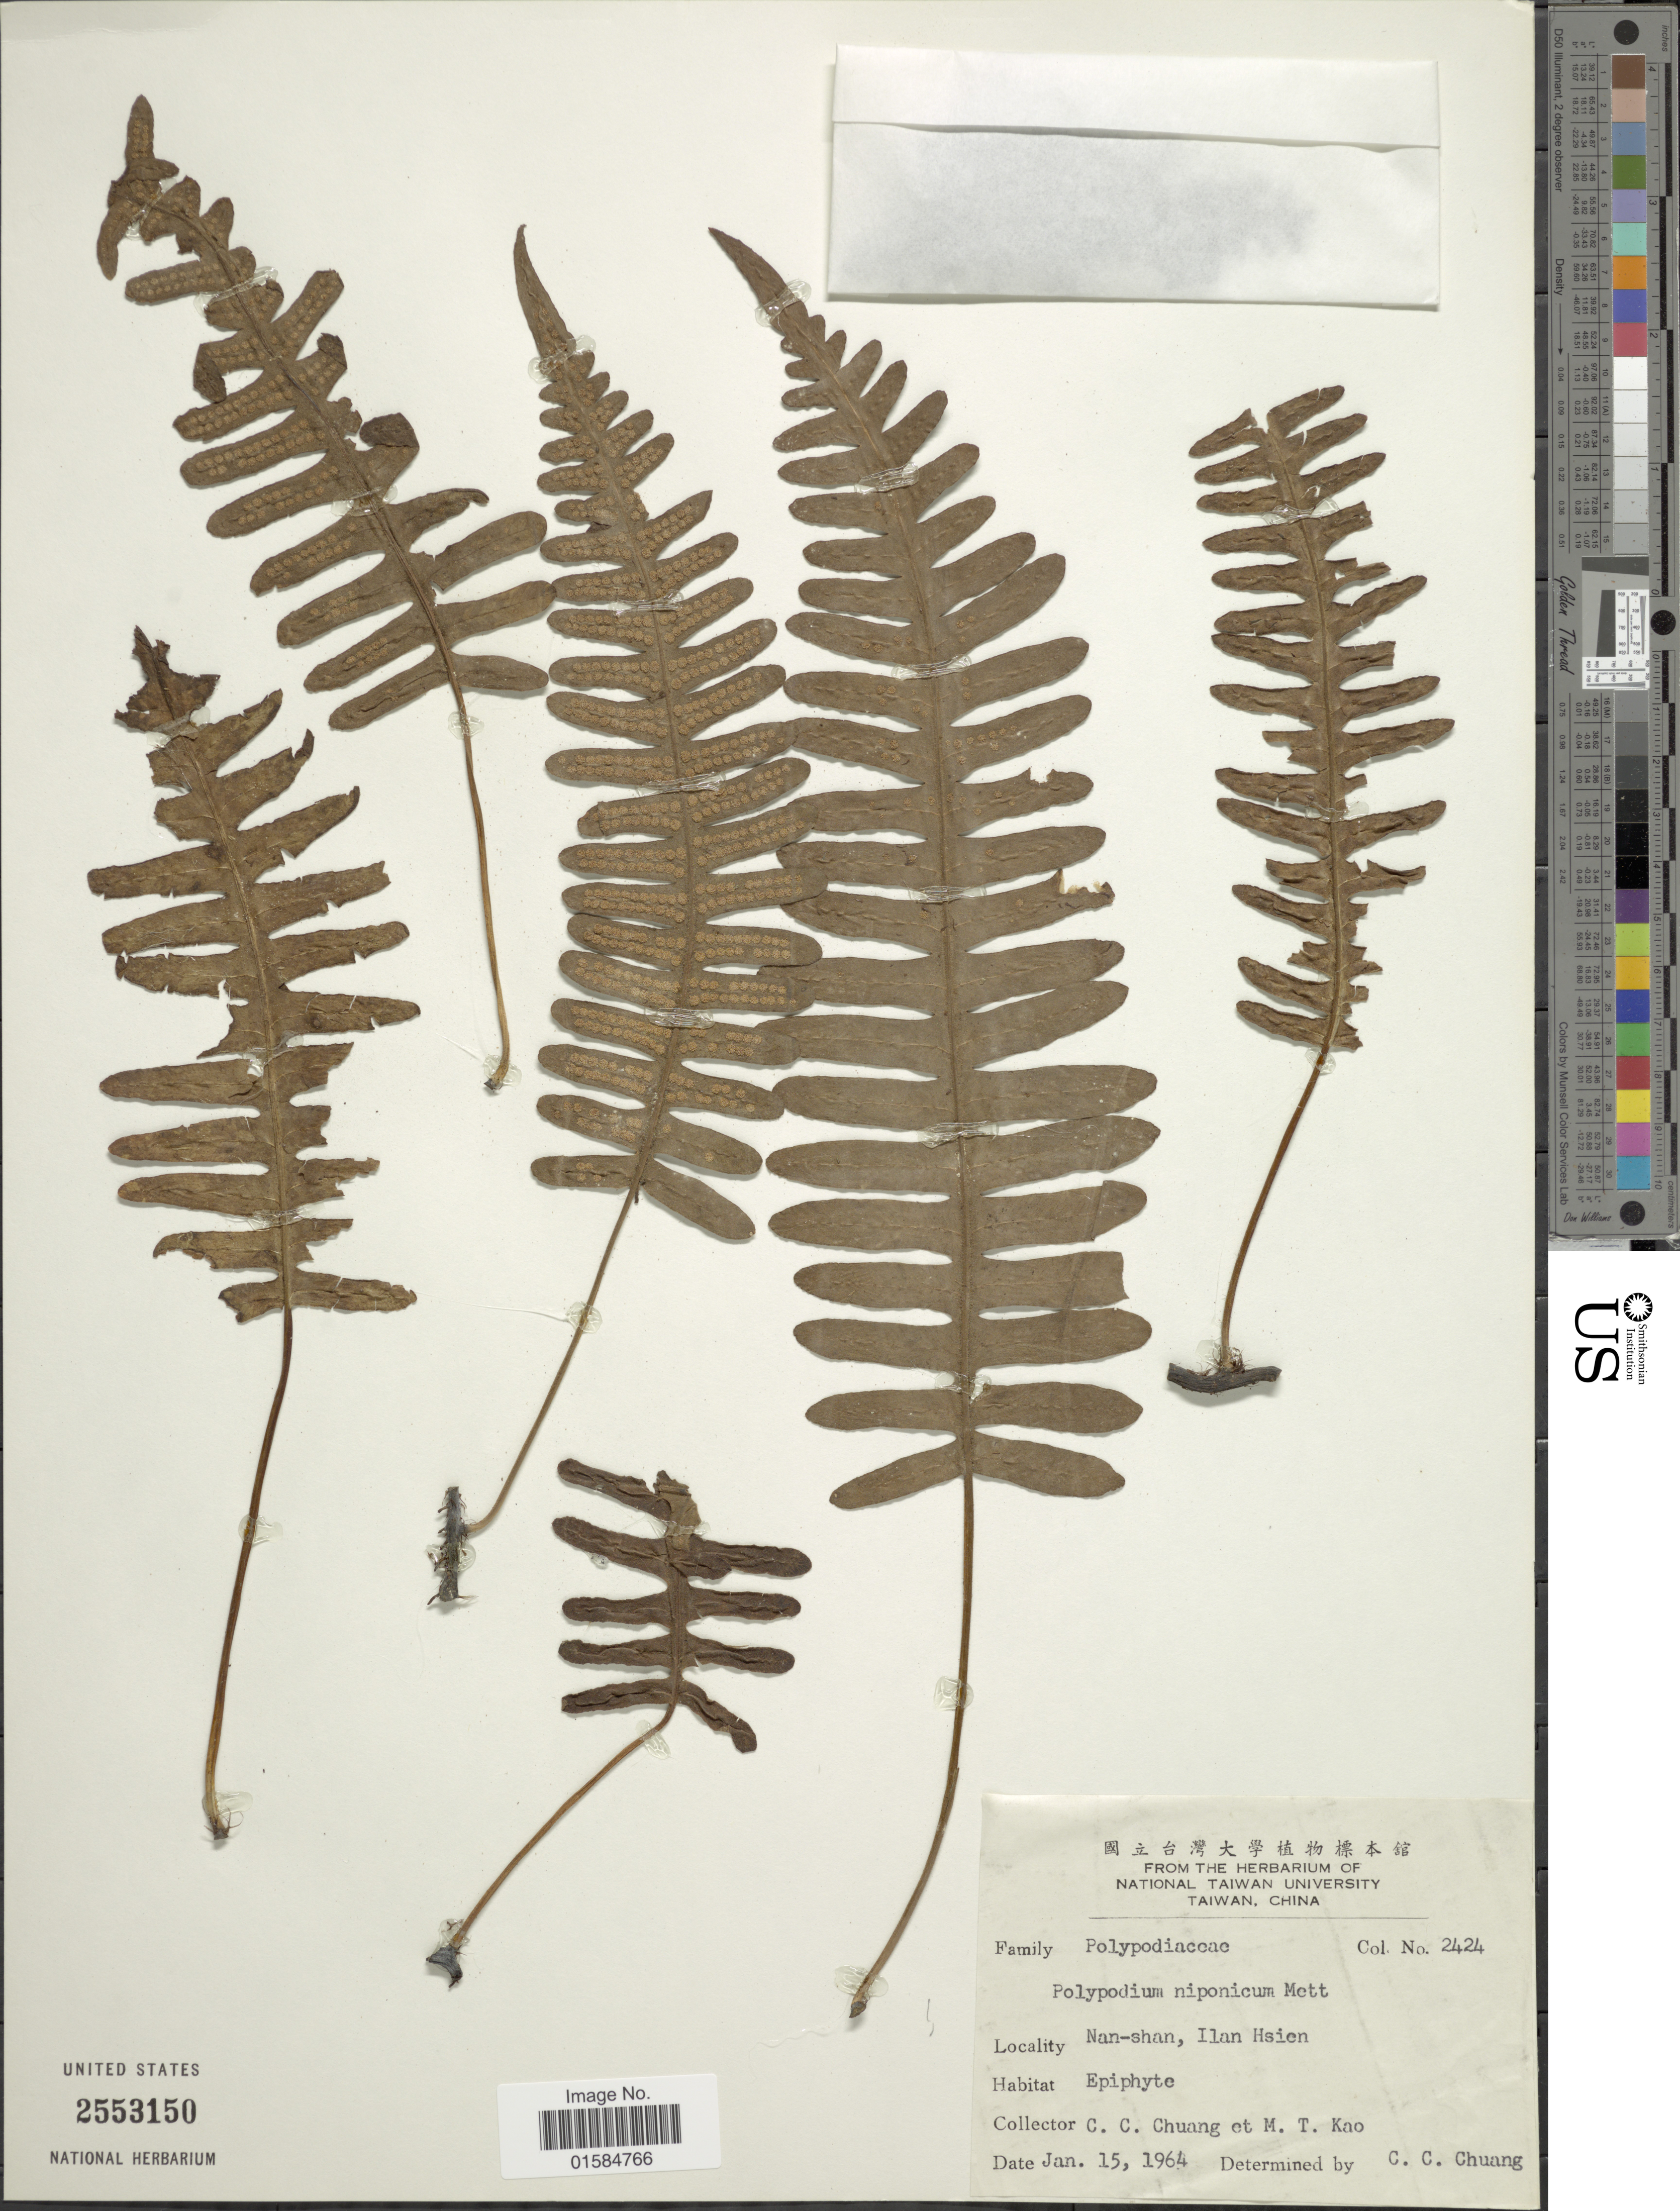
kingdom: Plantae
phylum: Tracheophyta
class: Polypodiopsida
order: Polypodiales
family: Polypodiaceae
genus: Goniophlebium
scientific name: Goniophlebium niponicum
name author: (Mett.) Bedd.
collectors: C. C. Chuang & M. T. Kao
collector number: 2424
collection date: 1964-01-15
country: Taiwan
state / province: Ilan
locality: Nan-shan, Ilan Hsien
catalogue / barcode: US 2553150